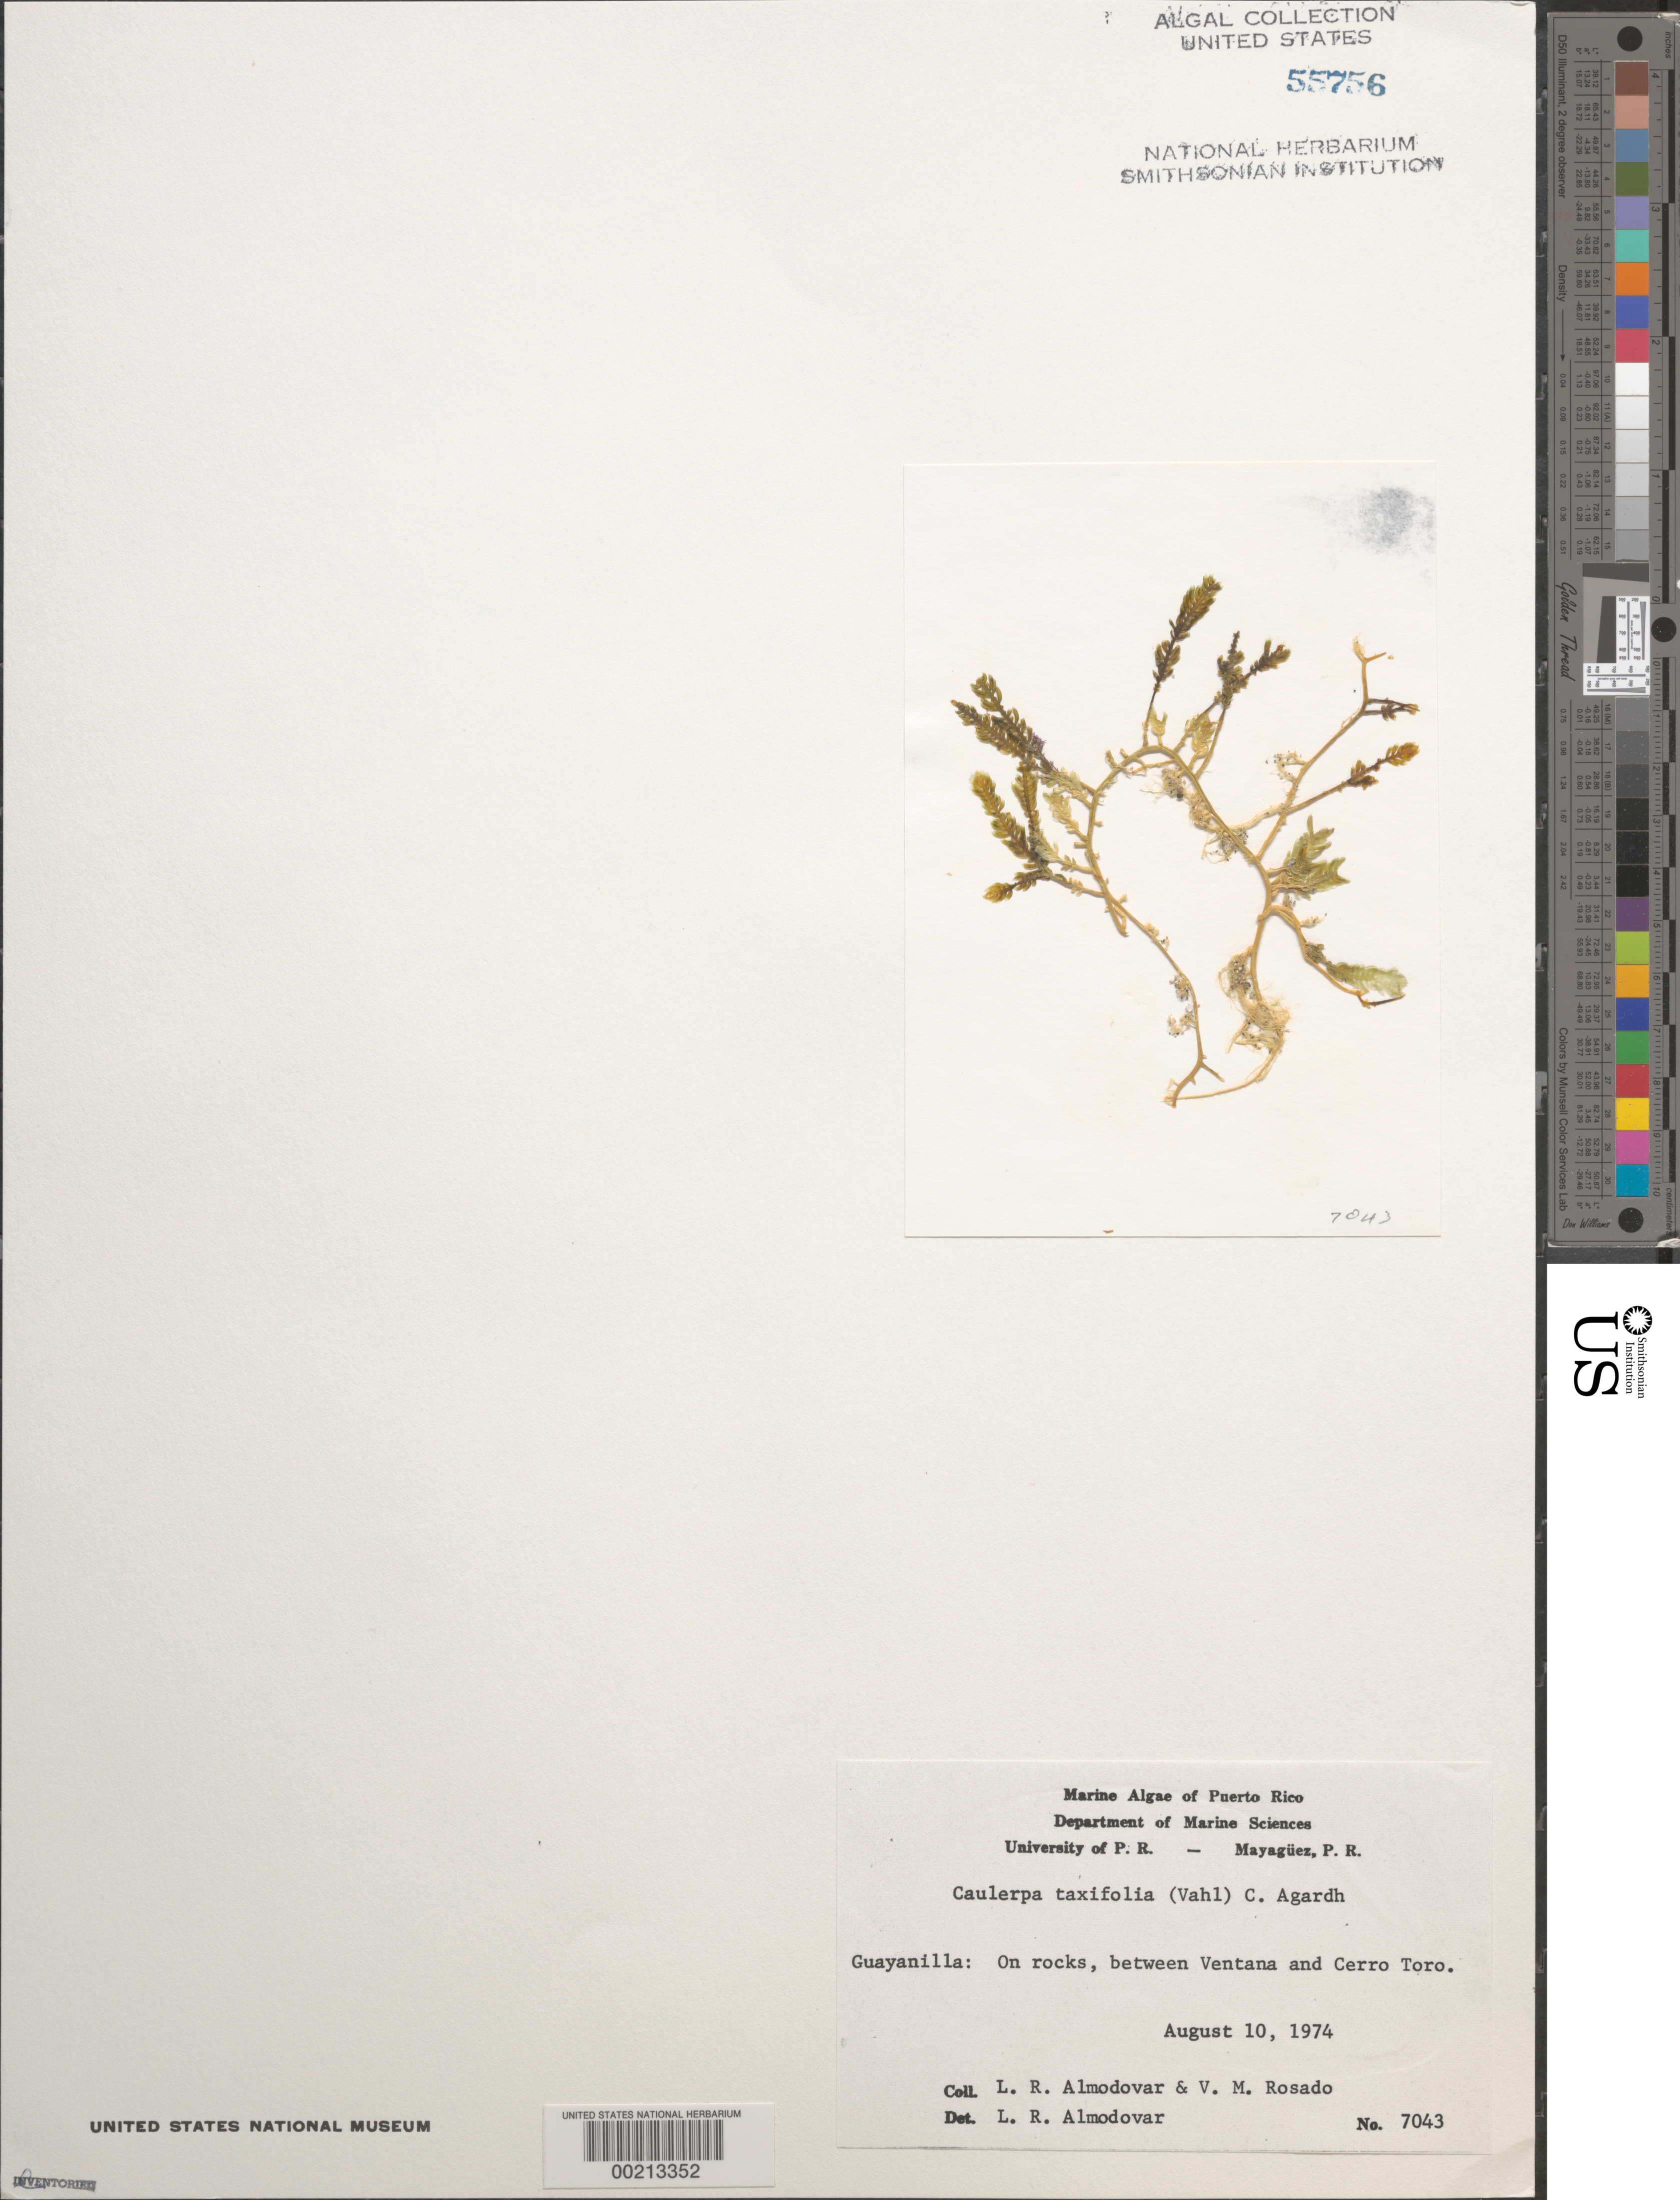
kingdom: Plantae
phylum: Chlorophyta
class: Ulvophyceae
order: Bryopsidales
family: Caulerpaceae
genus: Caulerpa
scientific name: Caulerpa taxifolia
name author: (M. Vahl) C. Agardh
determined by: Almodovar, L. R.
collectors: L. Almodovar & V. Rosado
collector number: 7043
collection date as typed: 10 Aug 1974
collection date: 1974-08-10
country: Puerto Rico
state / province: Guayanilla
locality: Between ventana and cerro toro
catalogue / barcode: US 55756